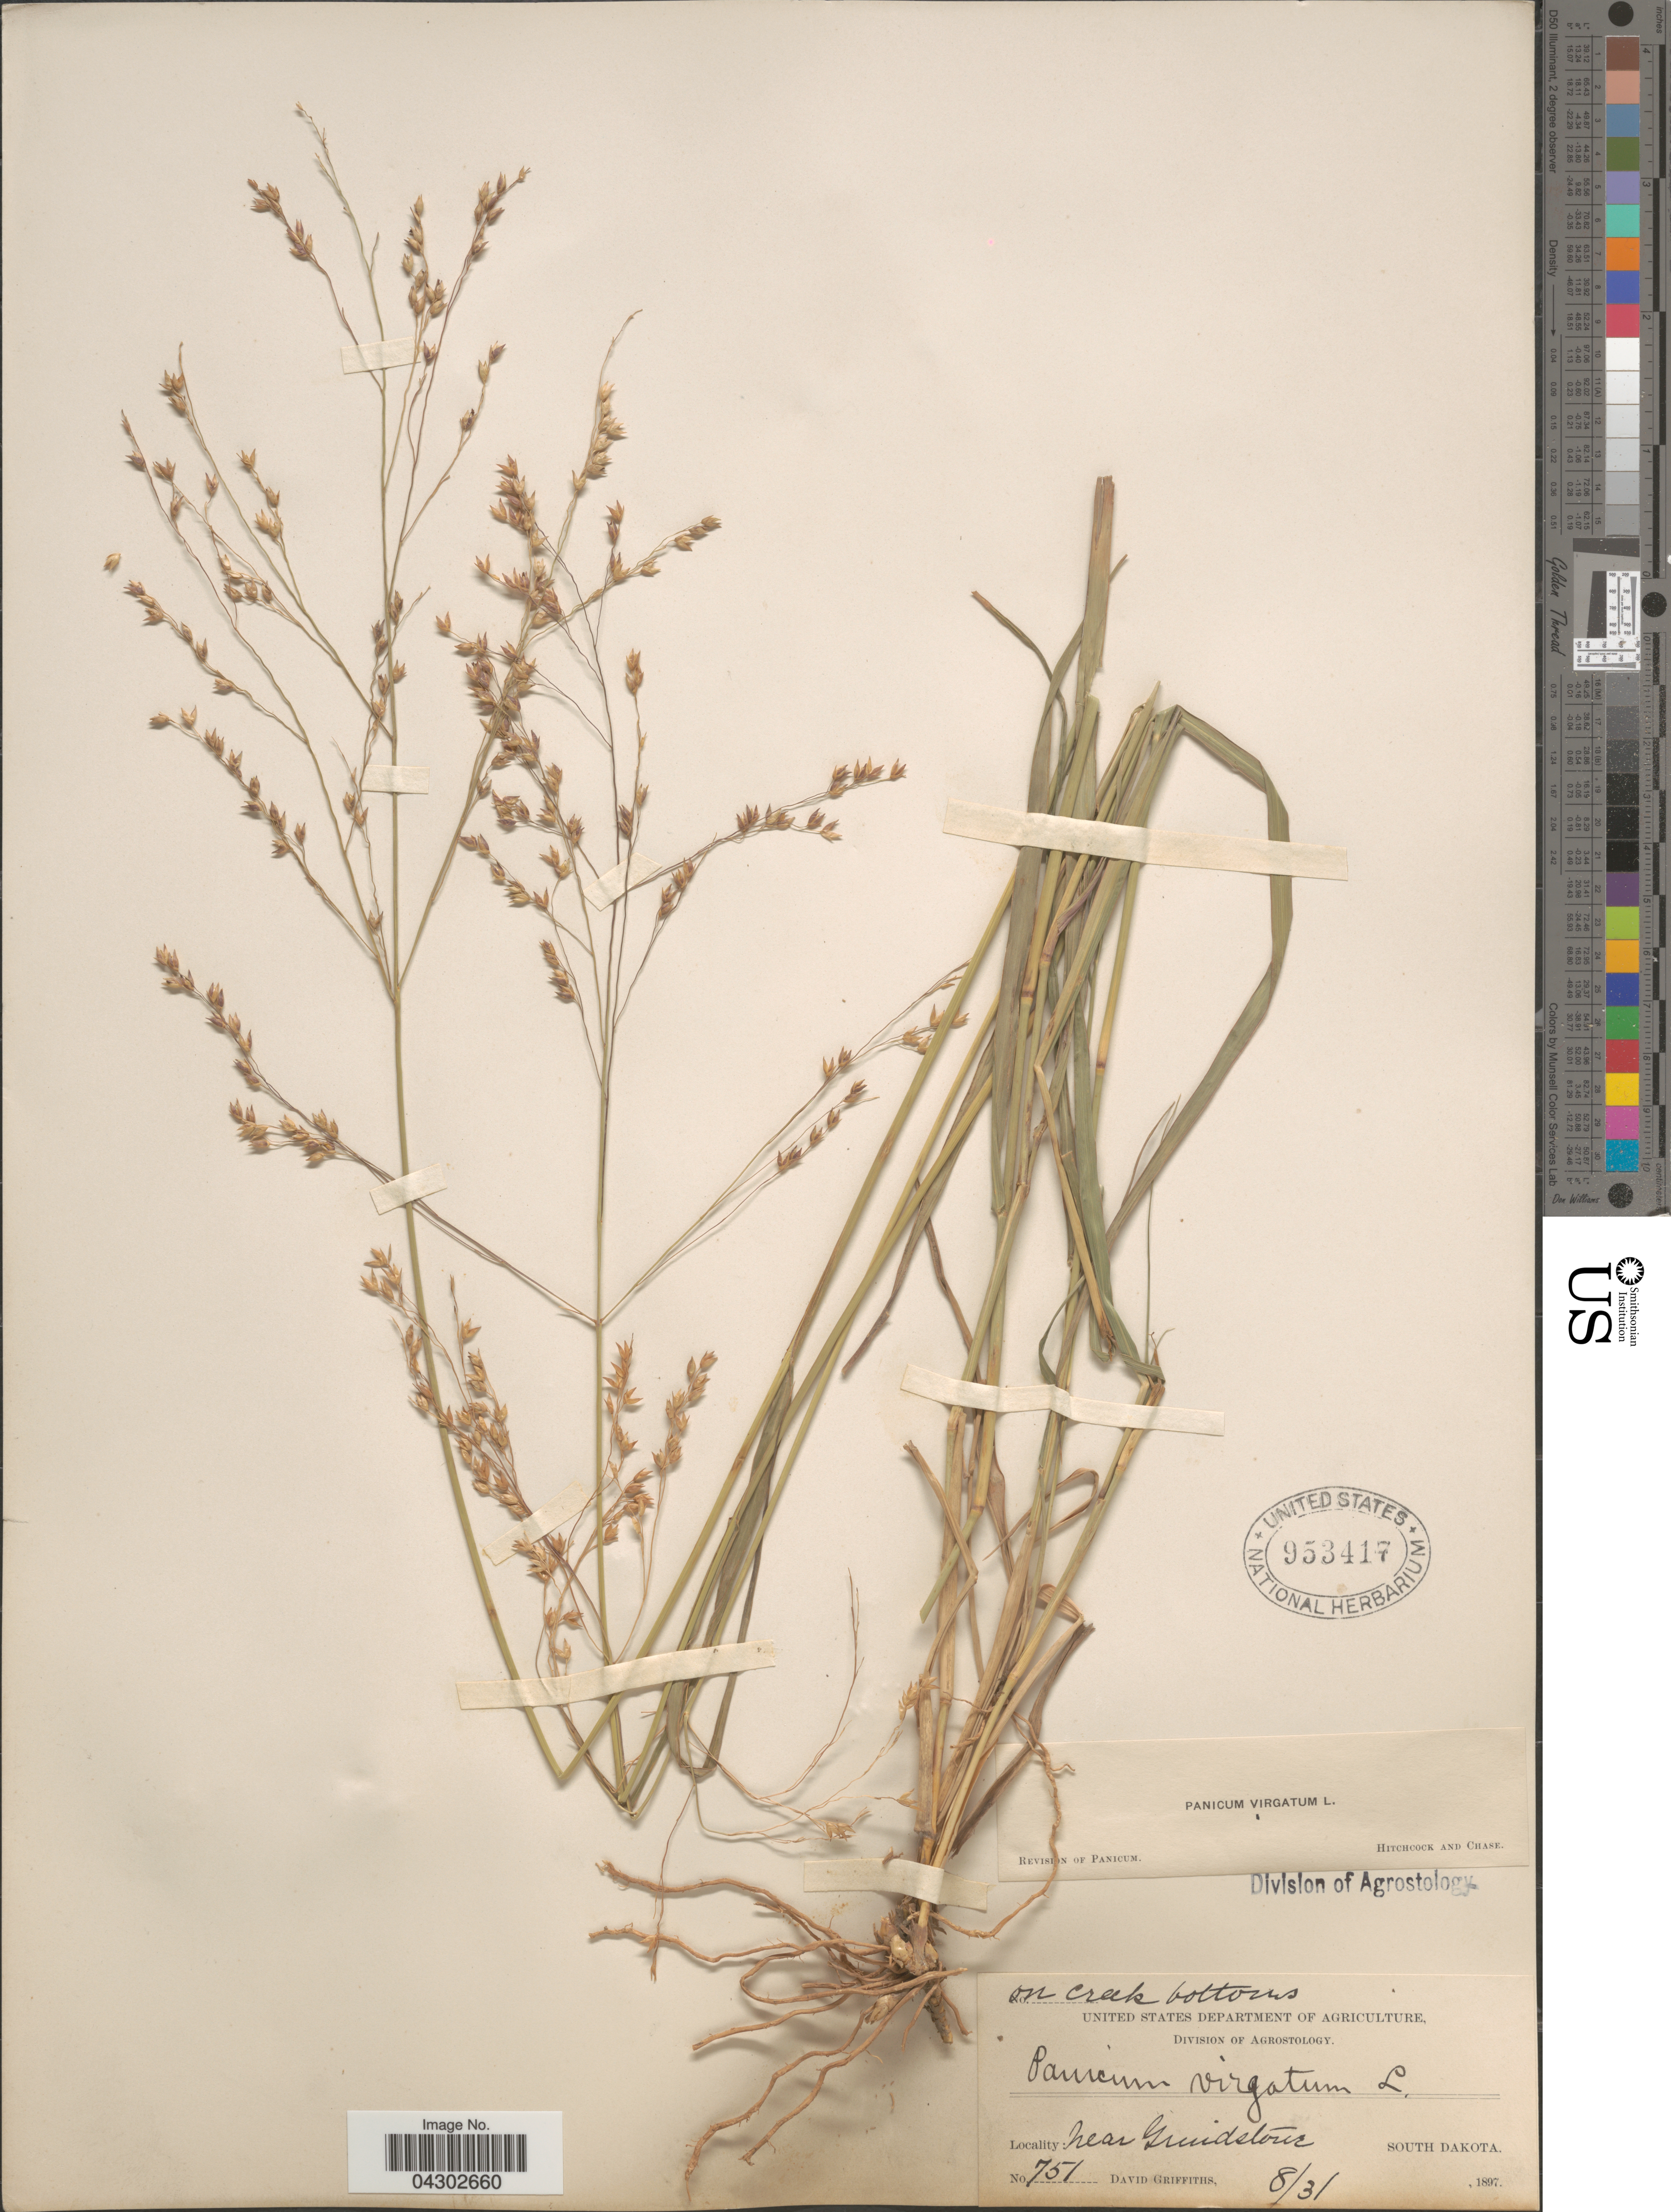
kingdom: Plantae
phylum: Tracheophyta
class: Liliopsida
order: Poales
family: Poaceae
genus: Panicum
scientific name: Panicum virgatum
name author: L.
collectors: D. Griffiths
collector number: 751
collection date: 1897-08-31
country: United States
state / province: South Dakota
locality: Near Grindstone.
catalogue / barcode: US 953417